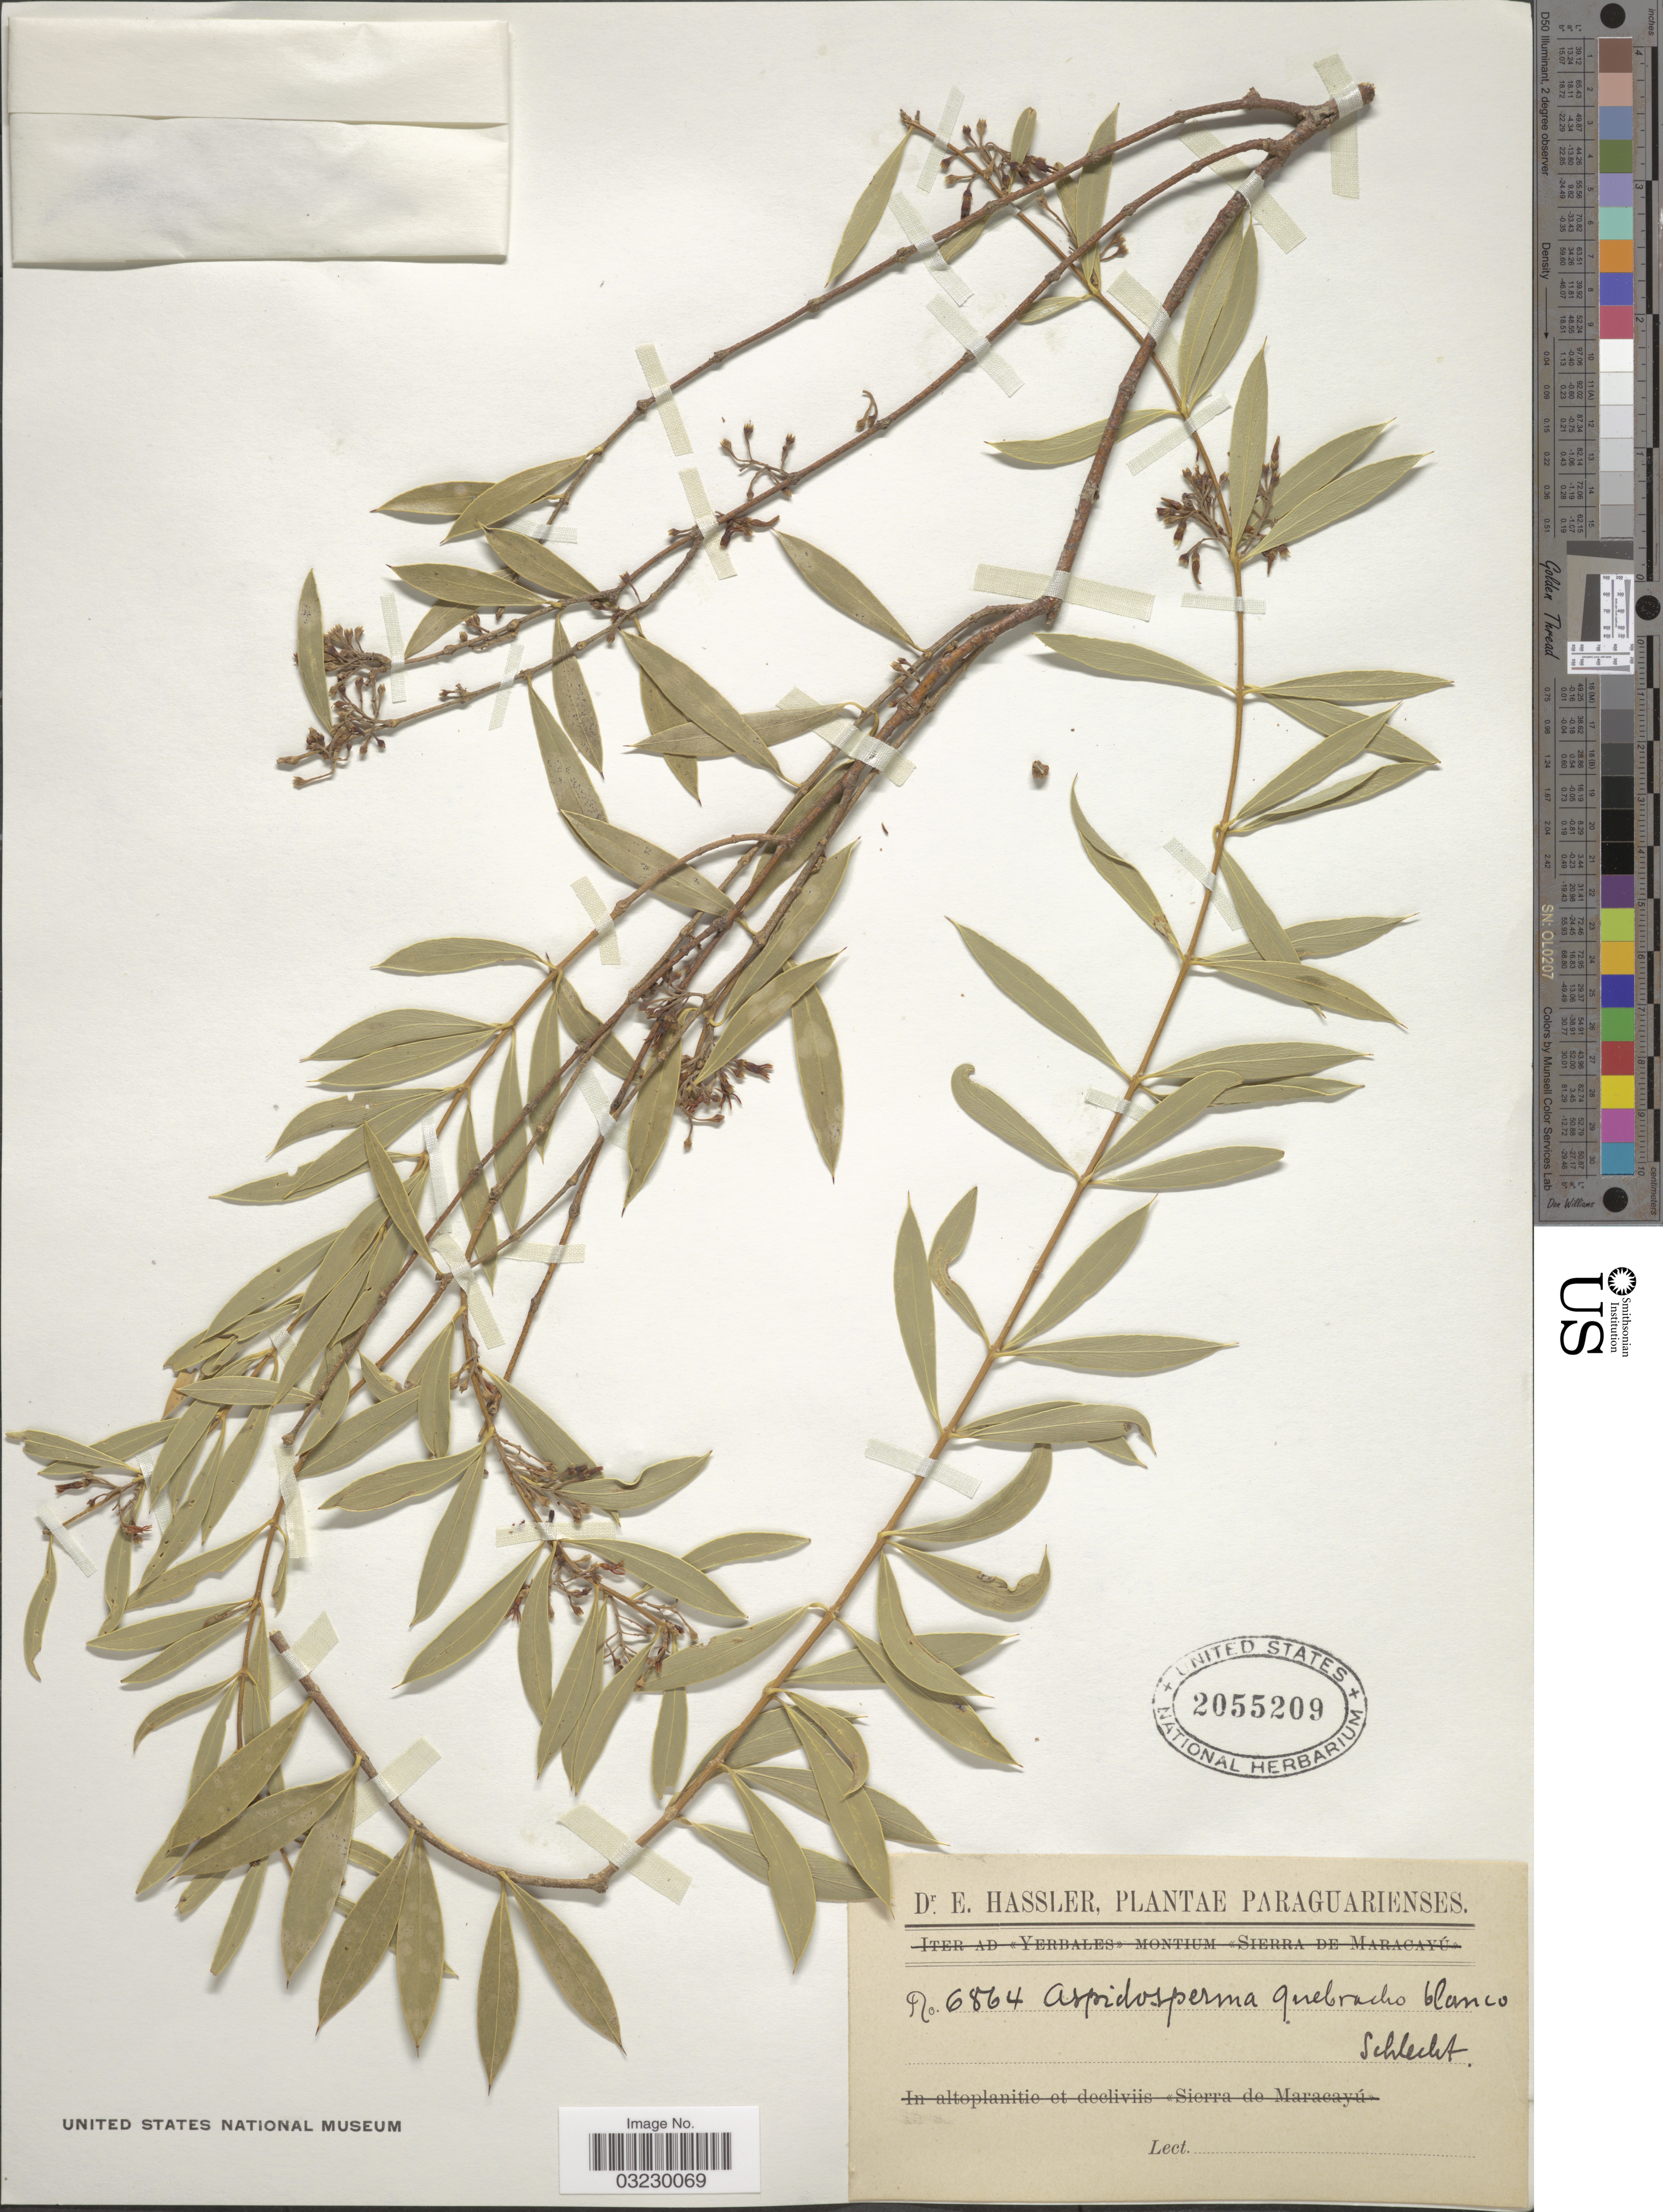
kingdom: Plantae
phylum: Tracheophyta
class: Magnoliopsida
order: Gentianales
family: Apocynaceae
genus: Aspidosperma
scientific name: Aspidosperma quebracho-blanco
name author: Schltdl.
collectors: E. Hassler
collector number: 6864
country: Paraguay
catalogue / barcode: US 2055209